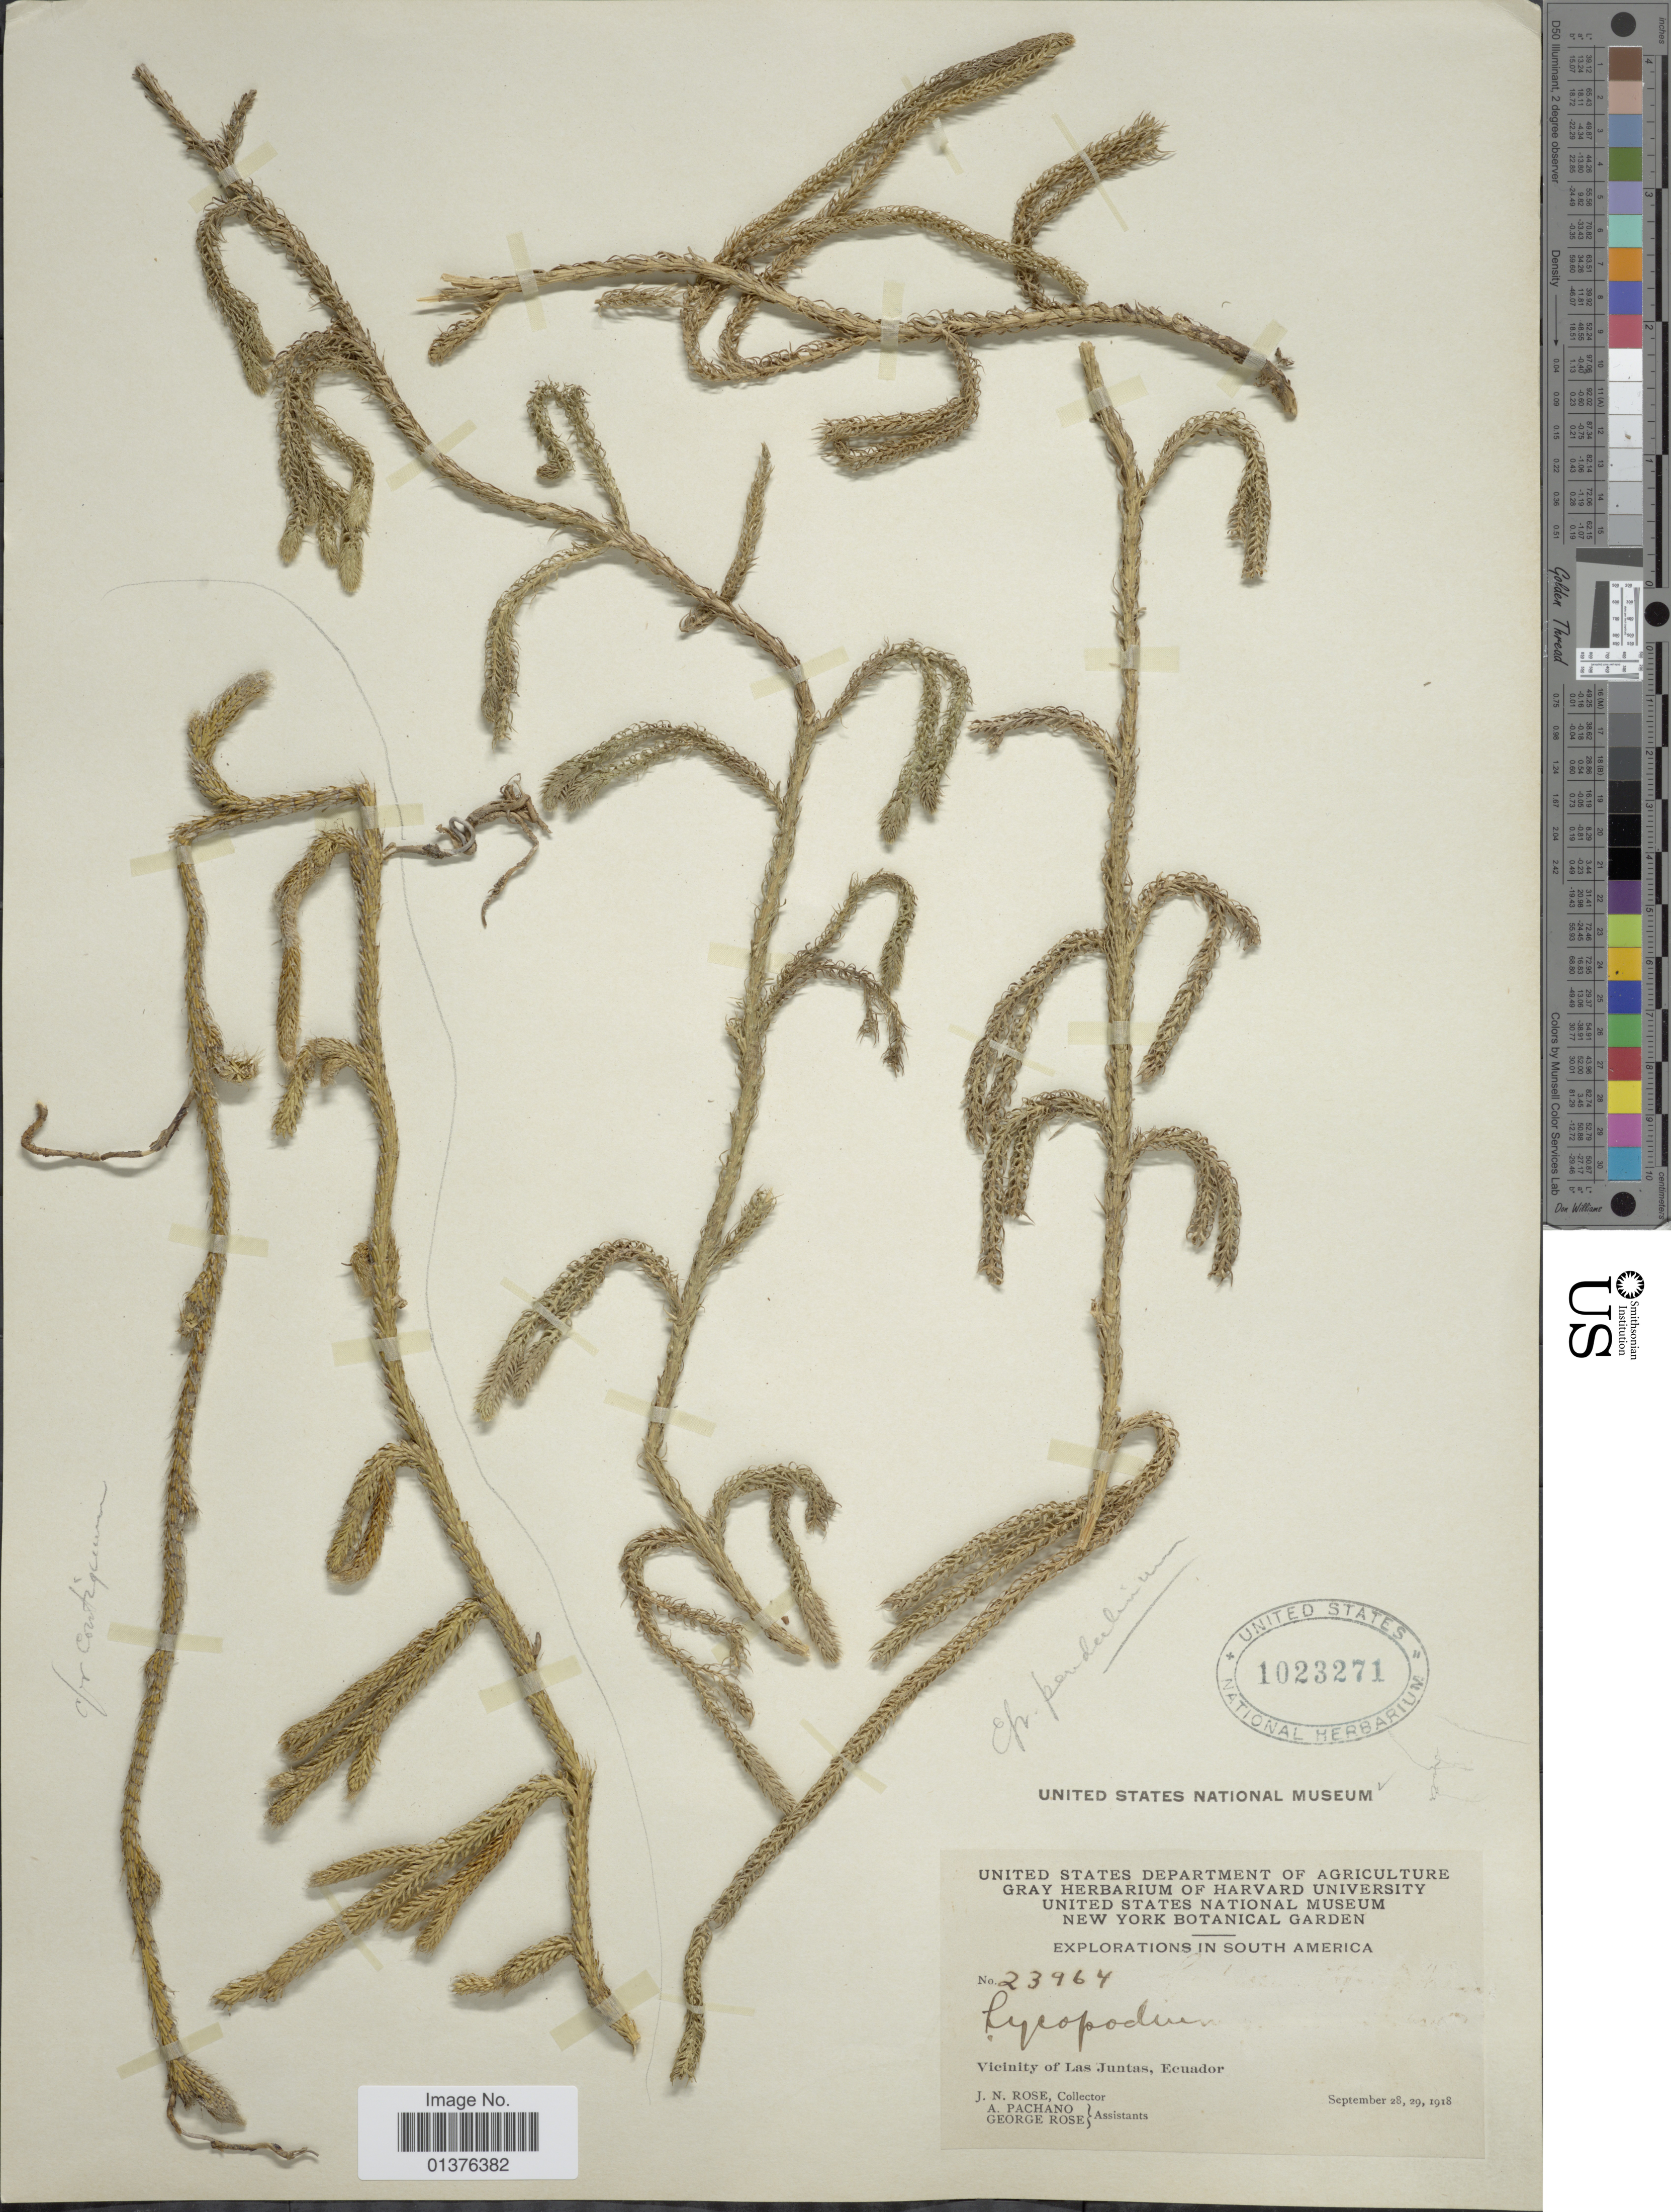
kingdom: Plantae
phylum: Tracheophyta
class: Lycopodiopsida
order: Lycopodiales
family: Lycopodiaceae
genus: Lycopodium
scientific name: Lycopodium clavatum subsp. contiguum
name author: (Klotzsch) B. Øllg.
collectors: J. N. Rose, A. Pachano & G. Rose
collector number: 23964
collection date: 1918-09-28/1918-09-29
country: Ecuador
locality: Vicinity of Las Juntas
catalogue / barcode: US 1023271